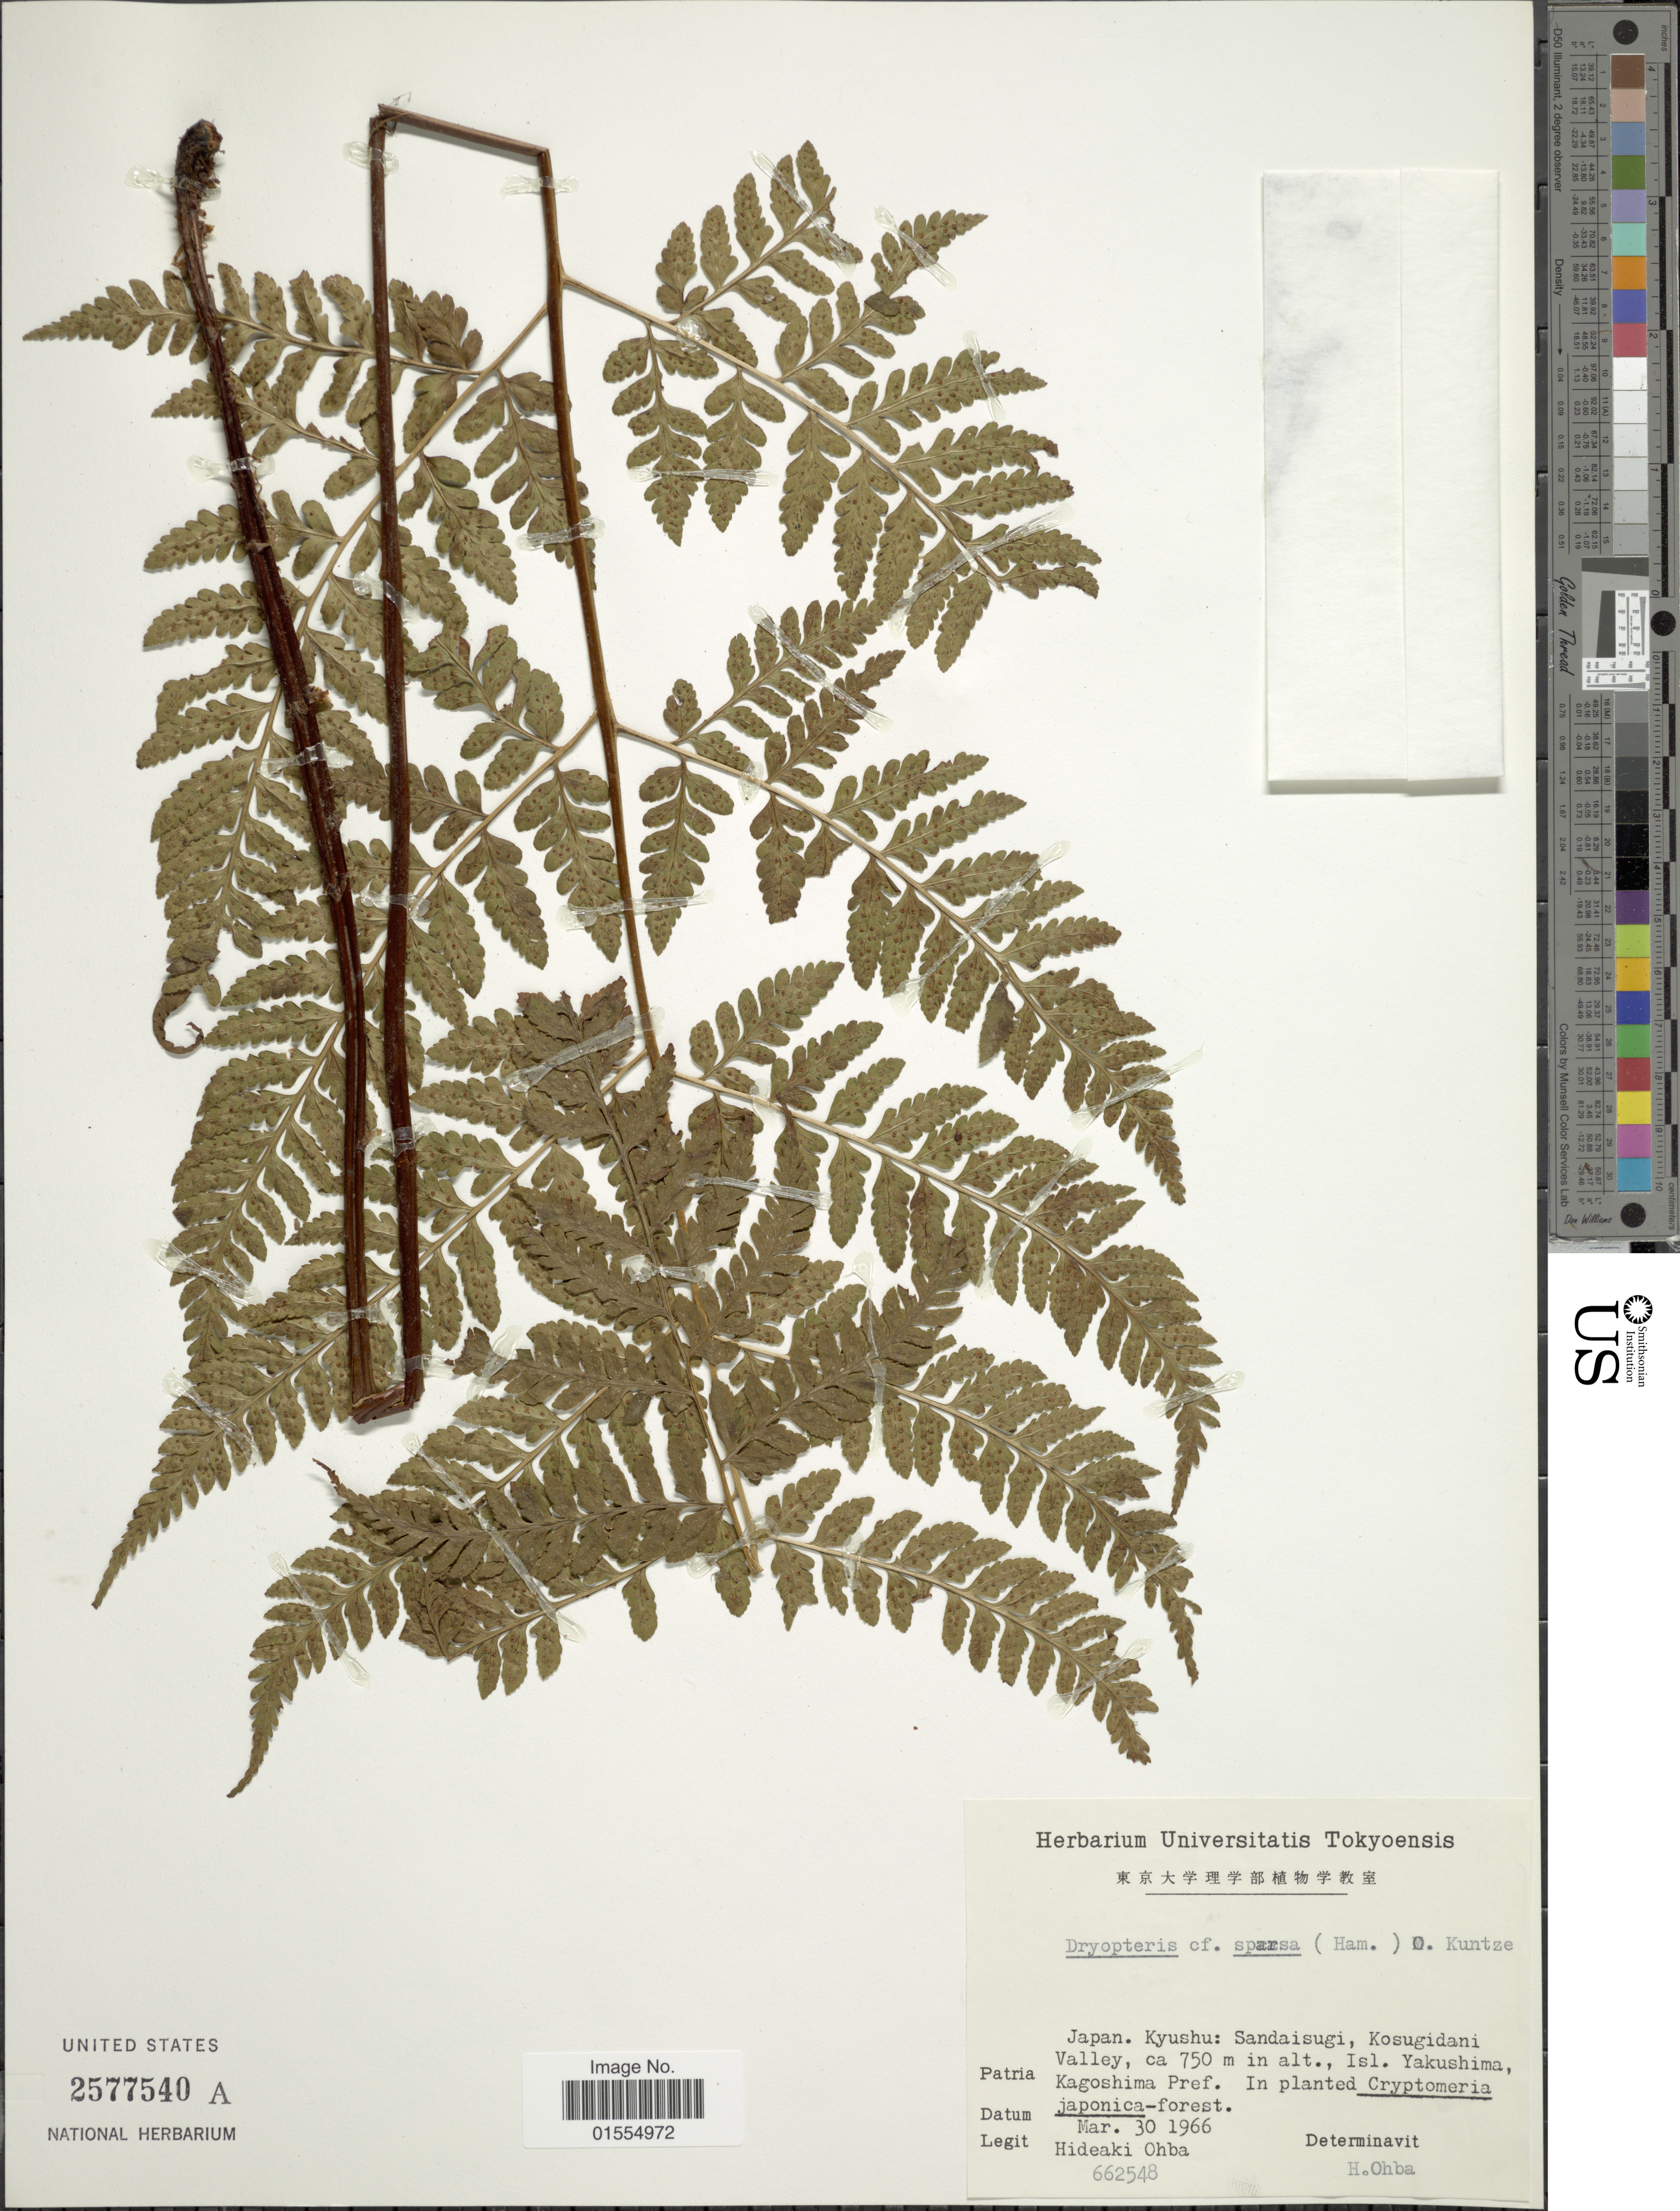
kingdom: Plantae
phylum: Tracheophyta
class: Polypodiopsida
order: Polypodiales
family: Dryopteridaceae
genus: Dryopteris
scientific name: Dryopteris sparsa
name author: (D. Don) Kuntze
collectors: H. Ohba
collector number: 662548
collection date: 1966-03-30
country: Japan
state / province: Kagosima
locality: Japan, Kyushu: Sandaisugi, Kosugidani Valley, Isl. Yakushima, Kagoshima Pref.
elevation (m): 750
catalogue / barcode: US 2577540A